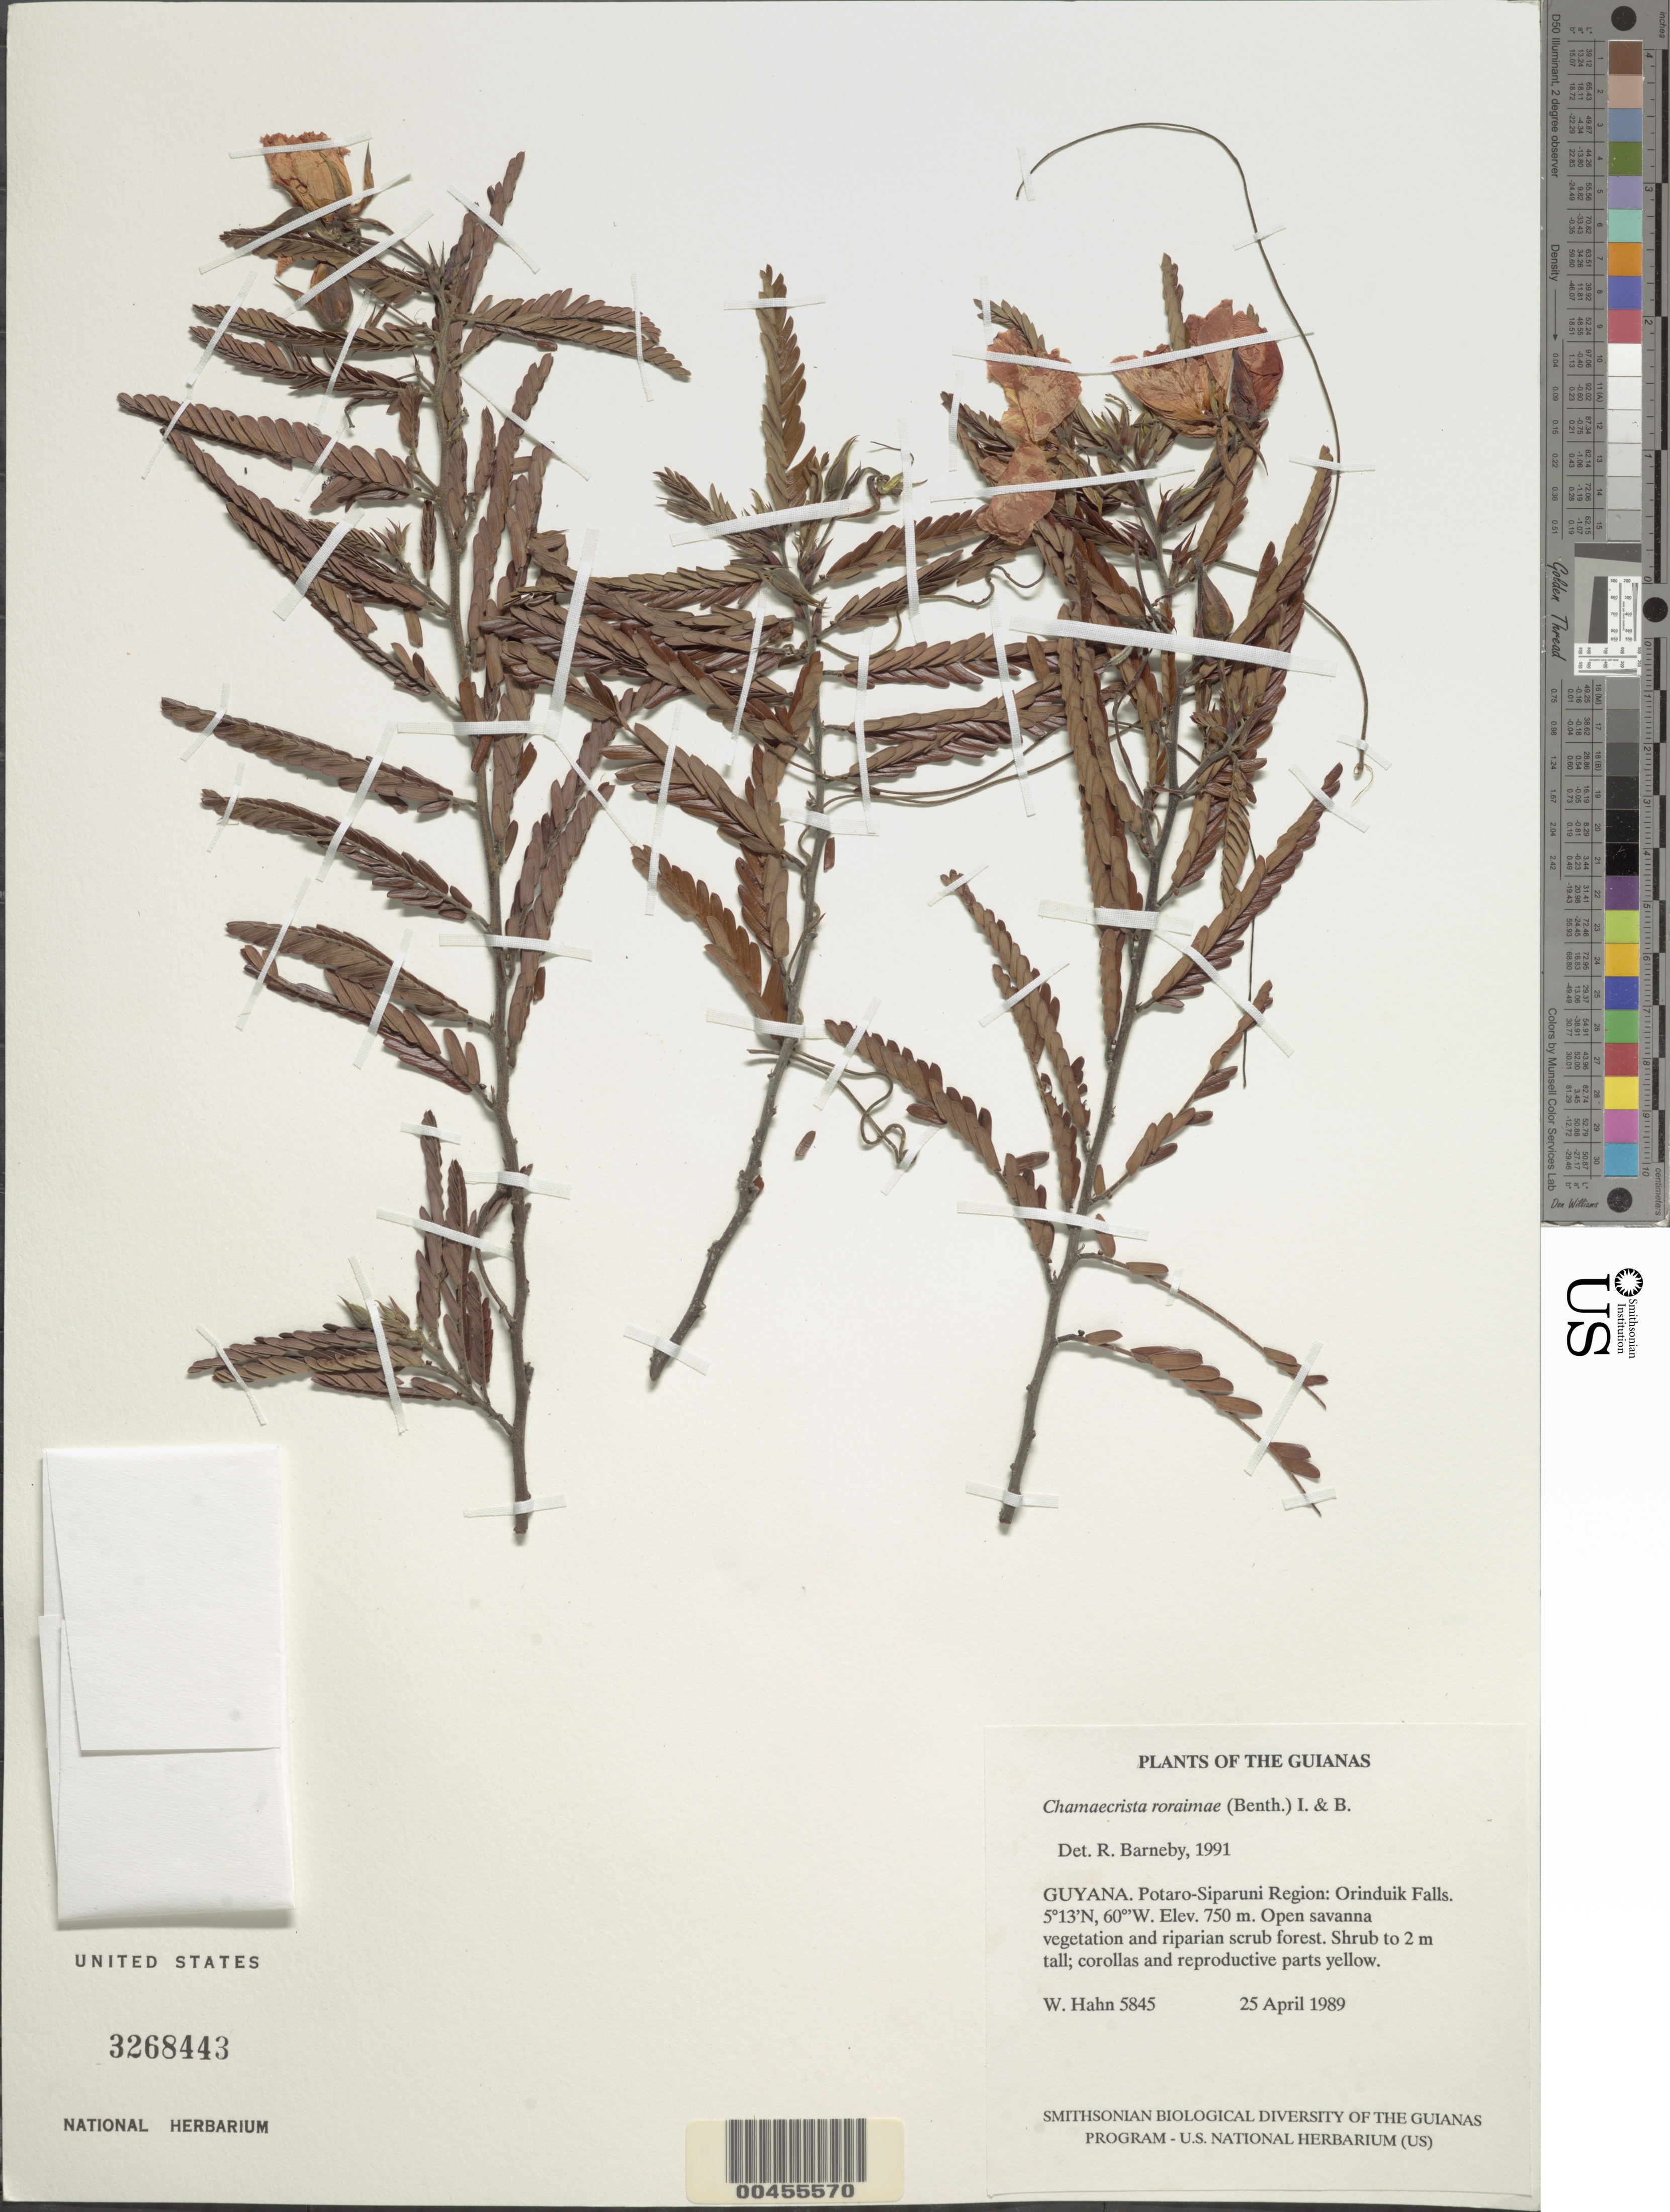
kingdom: Plantae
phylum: Tracheophyta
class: Magnoliopsida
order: Fabales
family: Fabaceae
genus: Chamaecrista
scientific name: Chamaecrista roraimae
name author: (Benth.) Gleason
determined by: Barneby, Rupert C., (NY)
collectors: W. Hahn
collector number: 5845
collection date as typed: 25 April 1989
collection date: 1989-04-25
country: Guyana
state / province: Potaro-Siparuni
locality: Orinduik Falls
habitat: Open savanna vegetation and riparian scrub forest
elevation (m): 750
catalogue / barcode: US 3268443